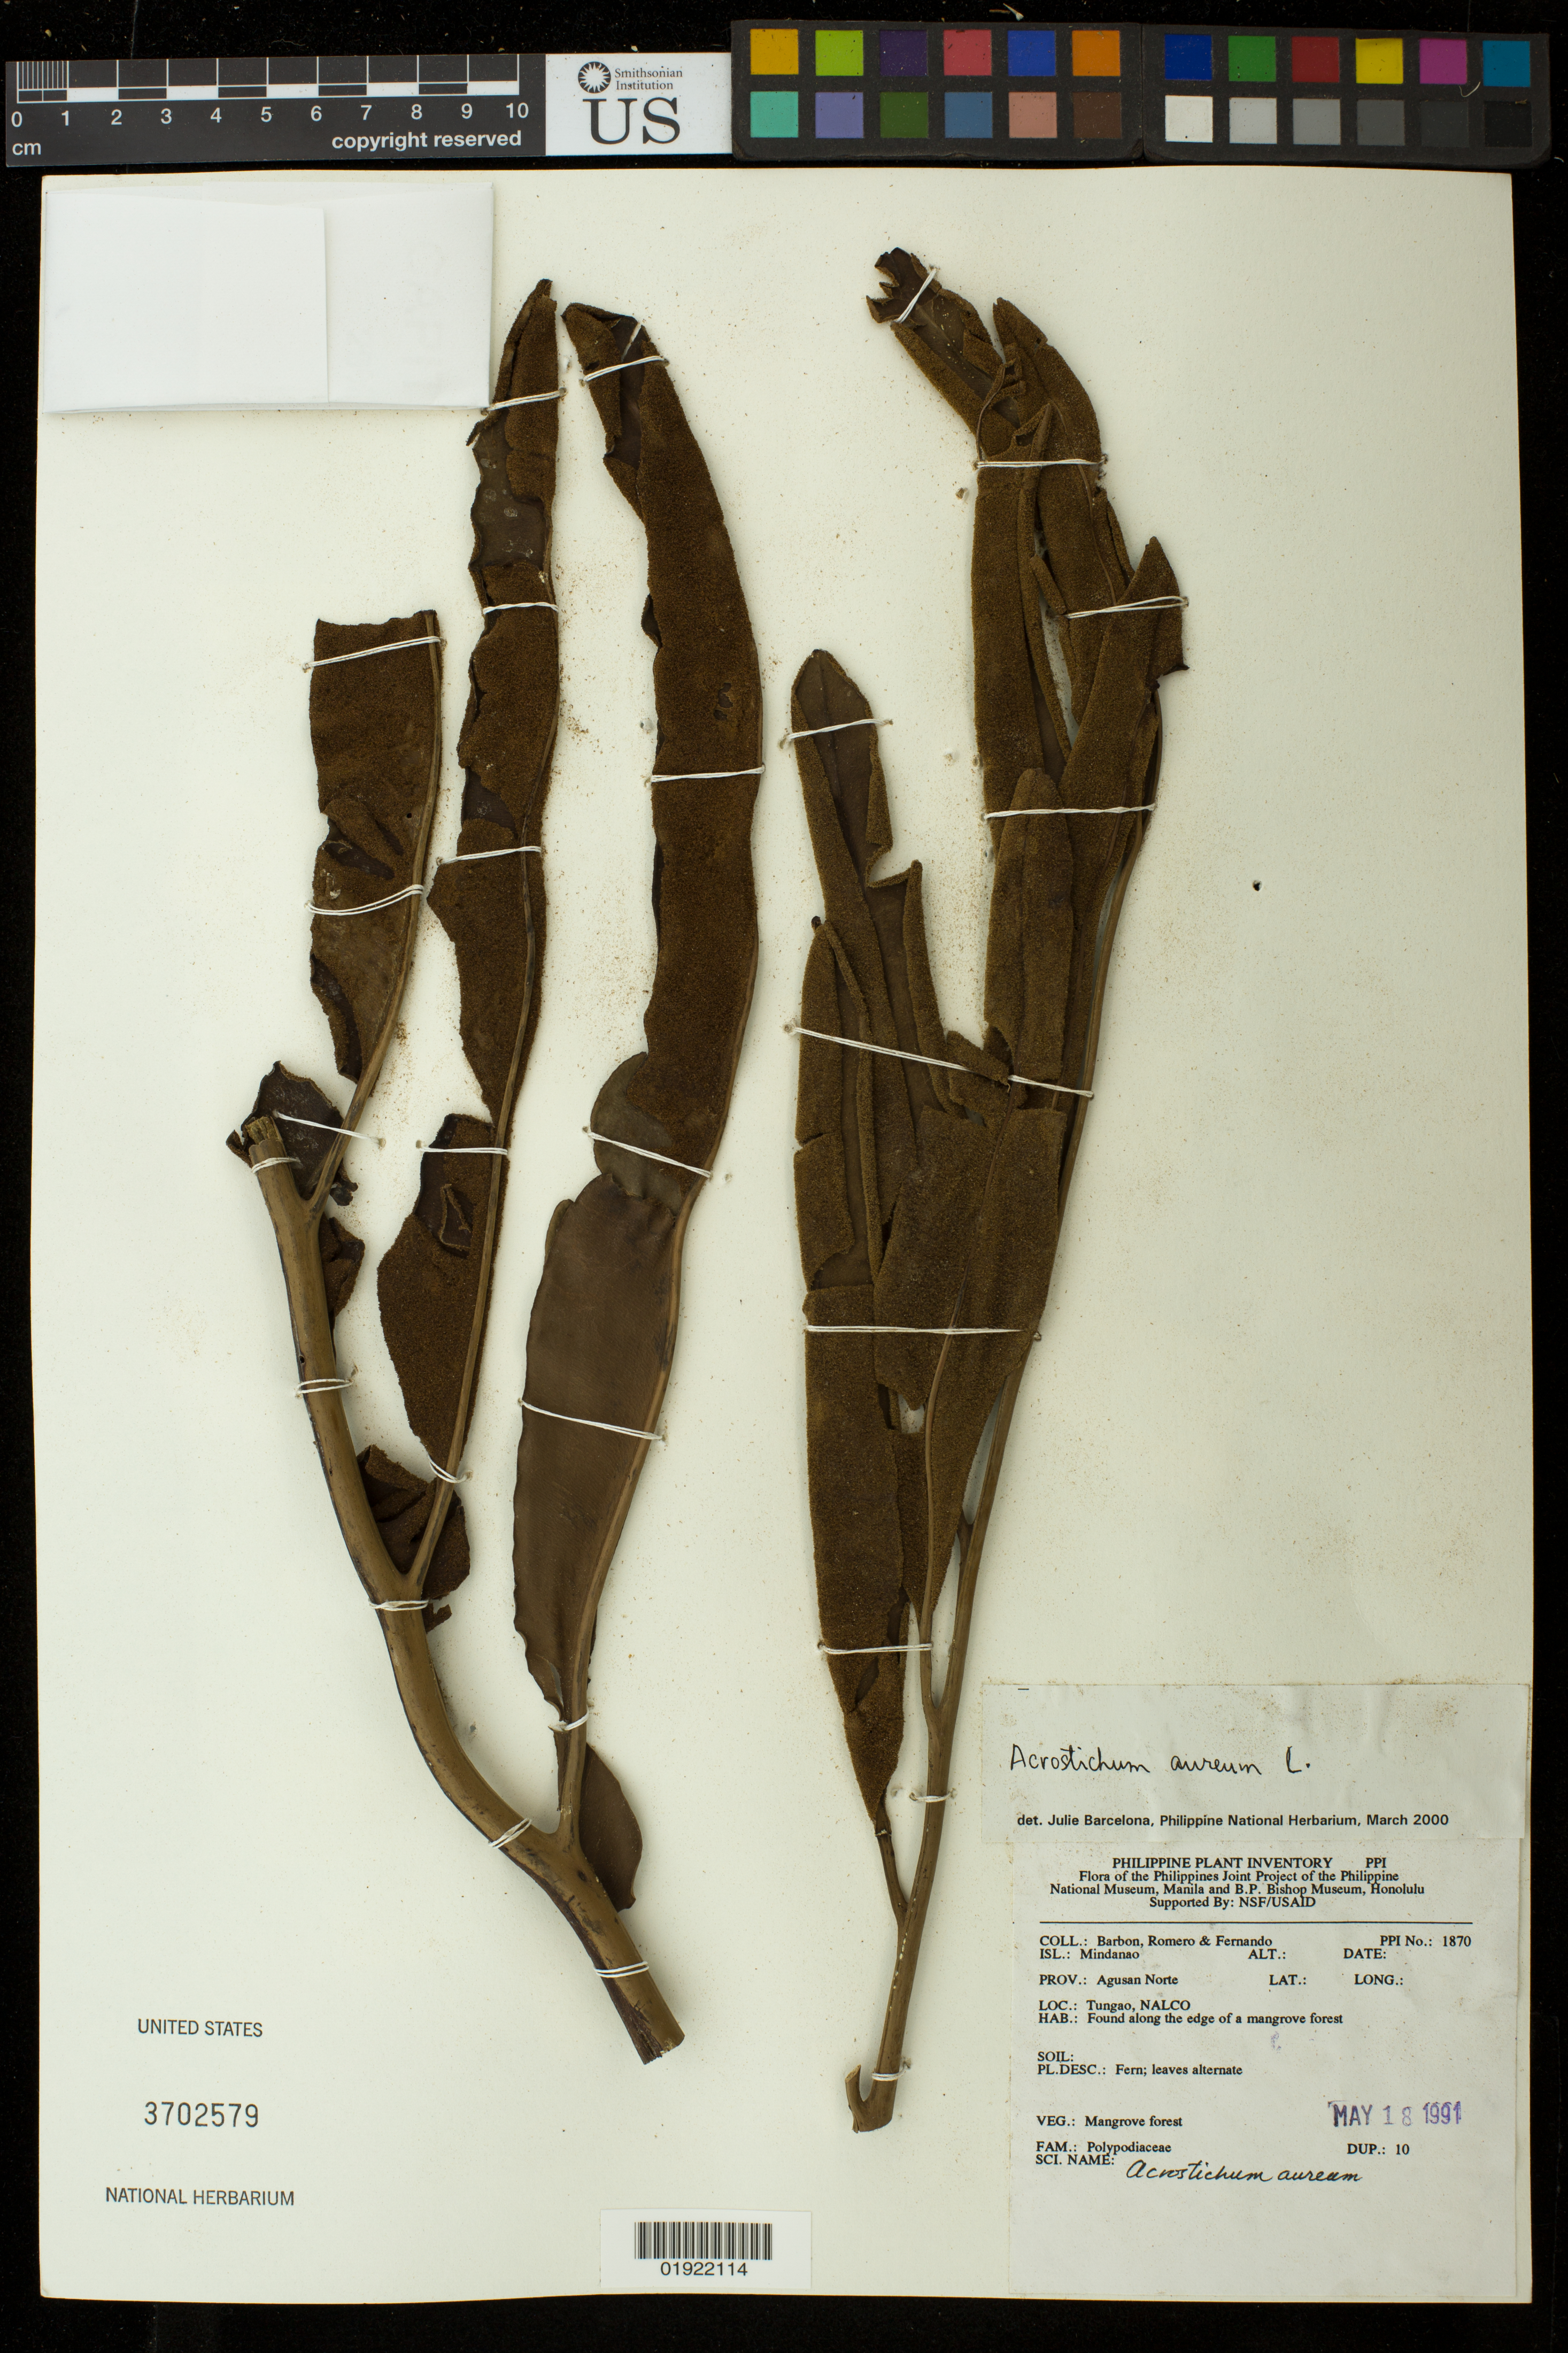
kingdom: Plantae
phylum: Tracheophyta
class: Polypodiopsida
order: Polypodiales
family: Pteridaceae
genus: Acrostichum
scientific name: Acrostichum aureum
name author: L.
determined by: Barcelona, Julie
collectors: E. Barbon, -. Romero & -- Fernando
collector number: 1870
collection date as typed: May 18, 1991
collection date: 1991-05-18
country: Philippines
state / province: Caraga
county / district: Agusan del Norte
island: Mindanao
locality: Tungao, NALCO, found along the edge of a mangrove forest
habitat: mangrove forest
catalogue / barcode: US 3702579